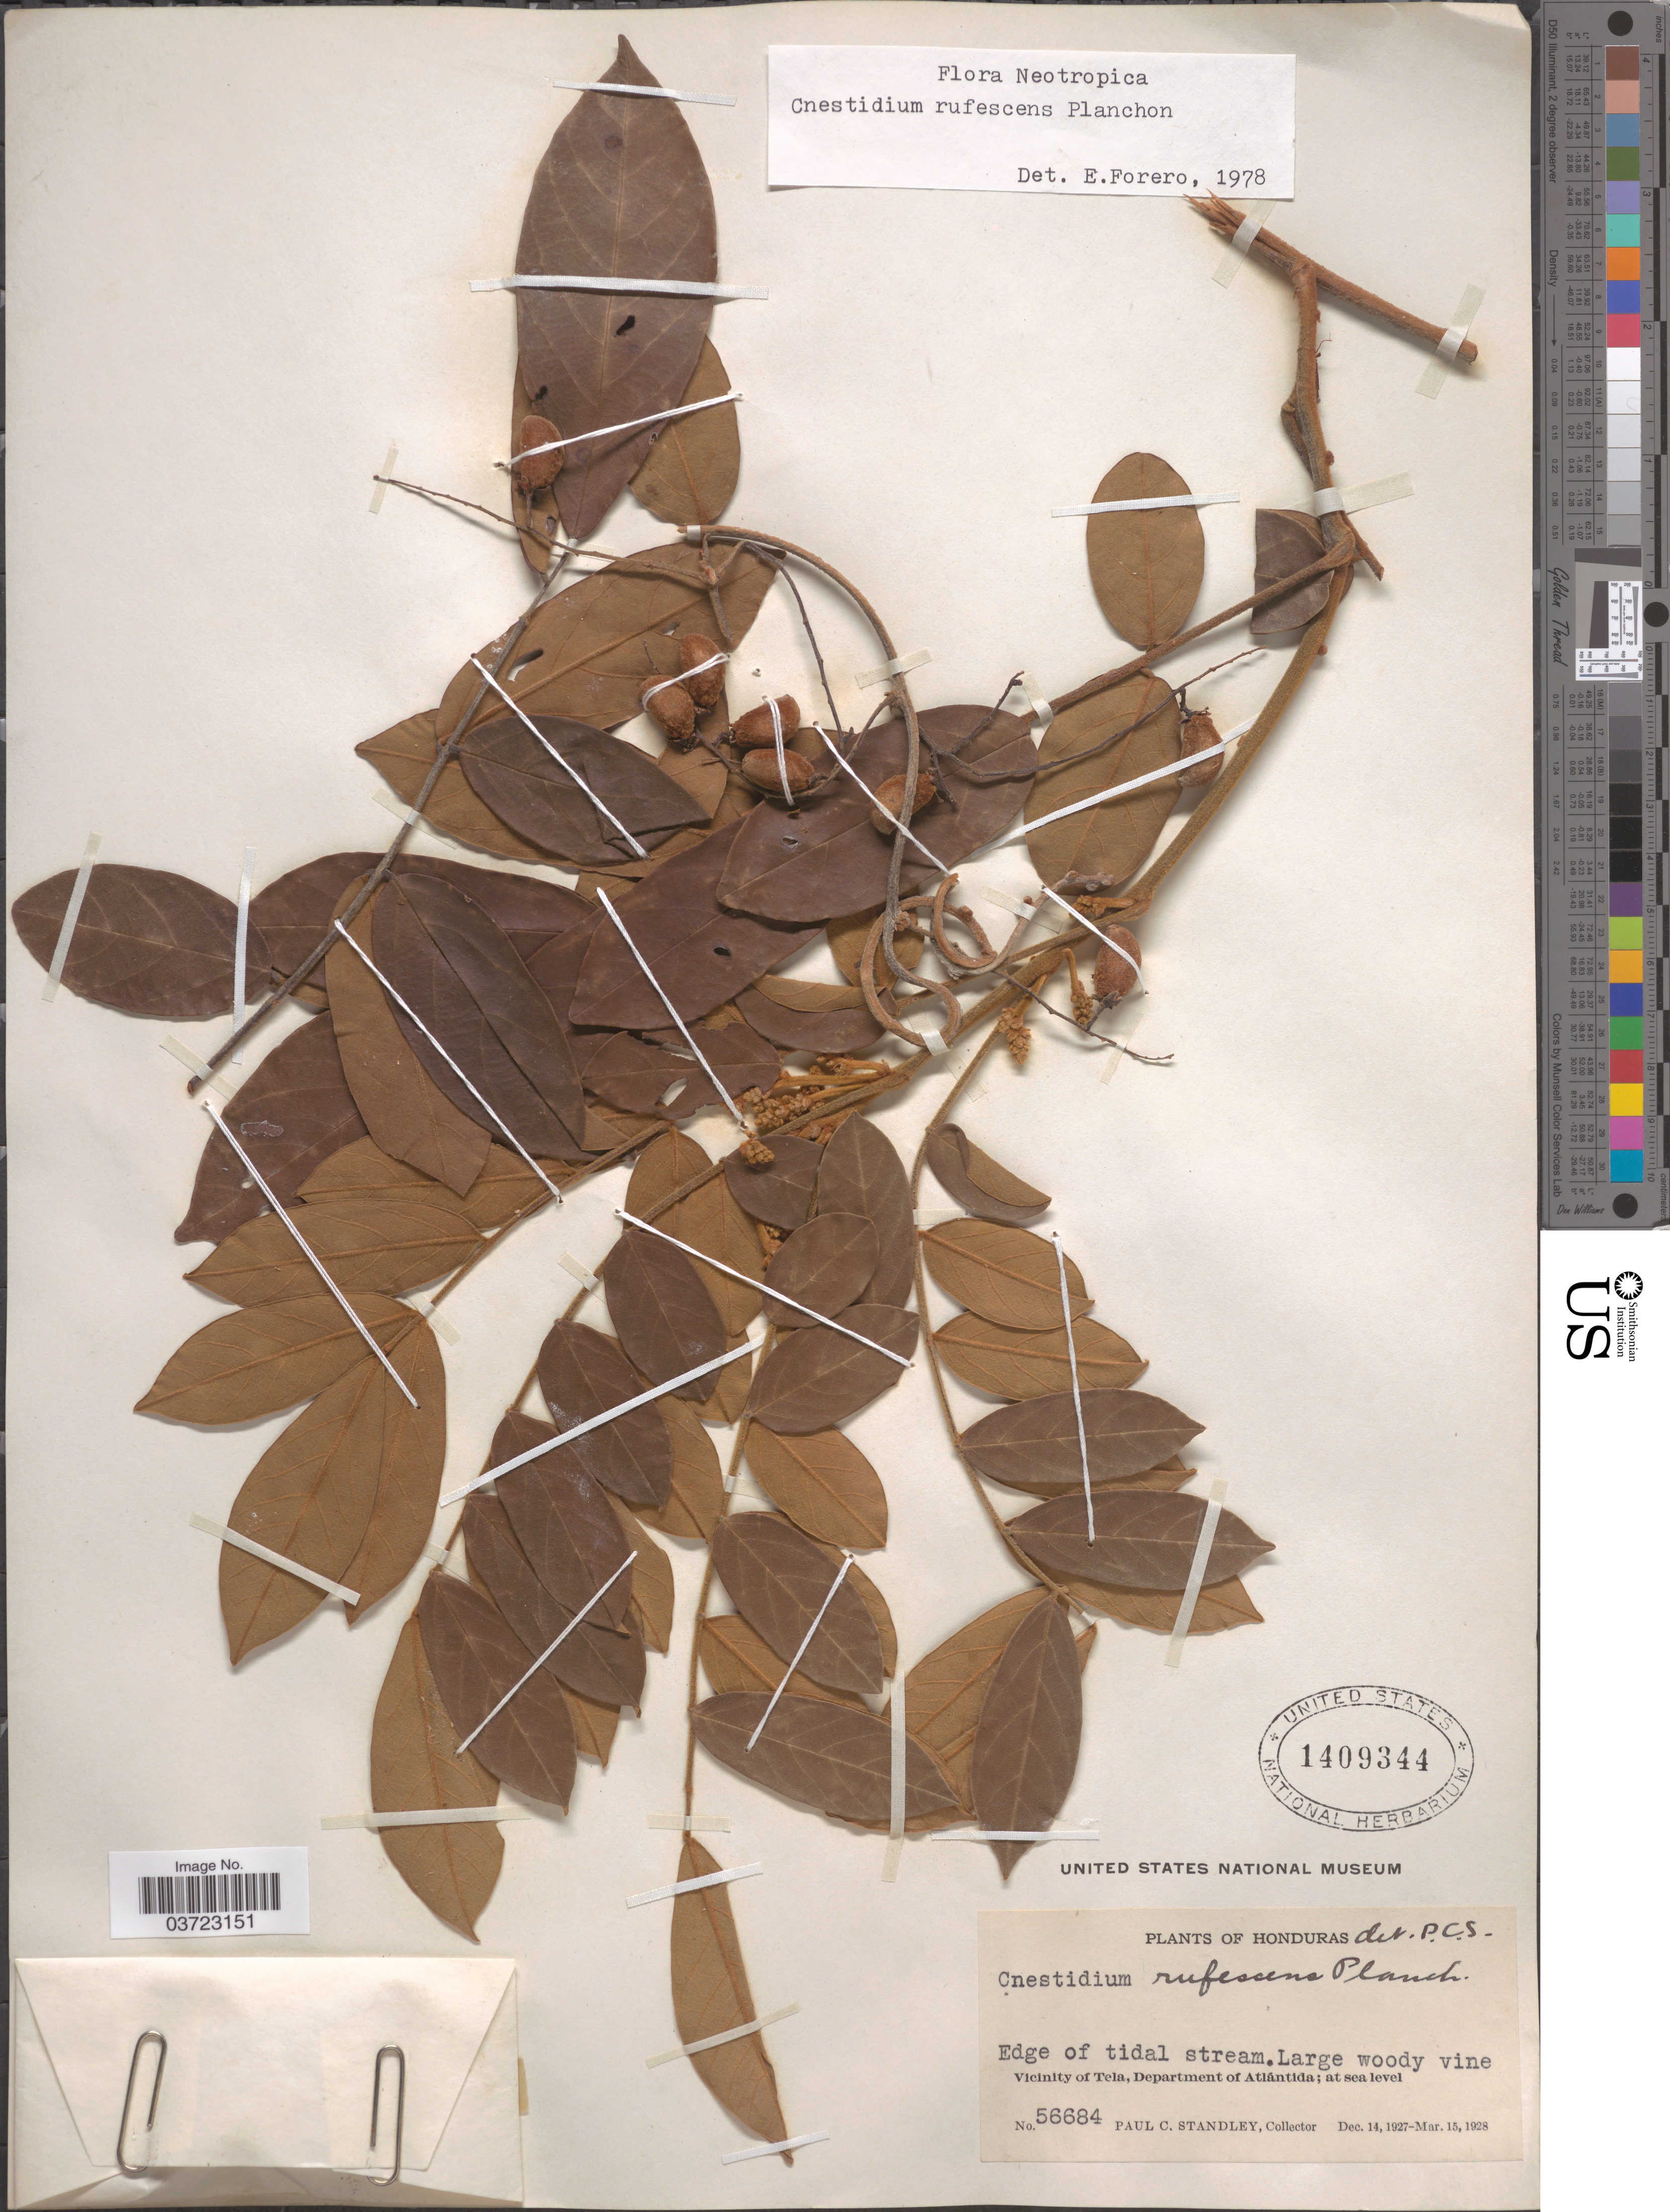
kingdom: Plantae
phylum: Tracheophyta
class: Magnoliopsida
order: Oxalidales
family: Connaraceae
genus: Cnestidium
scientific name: Cnestidium rufescens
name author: Planch.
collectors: P. C. Standley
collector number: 56684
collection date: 1927-12-14/1928-03-15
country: Honduras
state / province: Atlantida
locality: Vicinity of Tela, Department of Atlántida.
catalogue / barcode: US 1409344